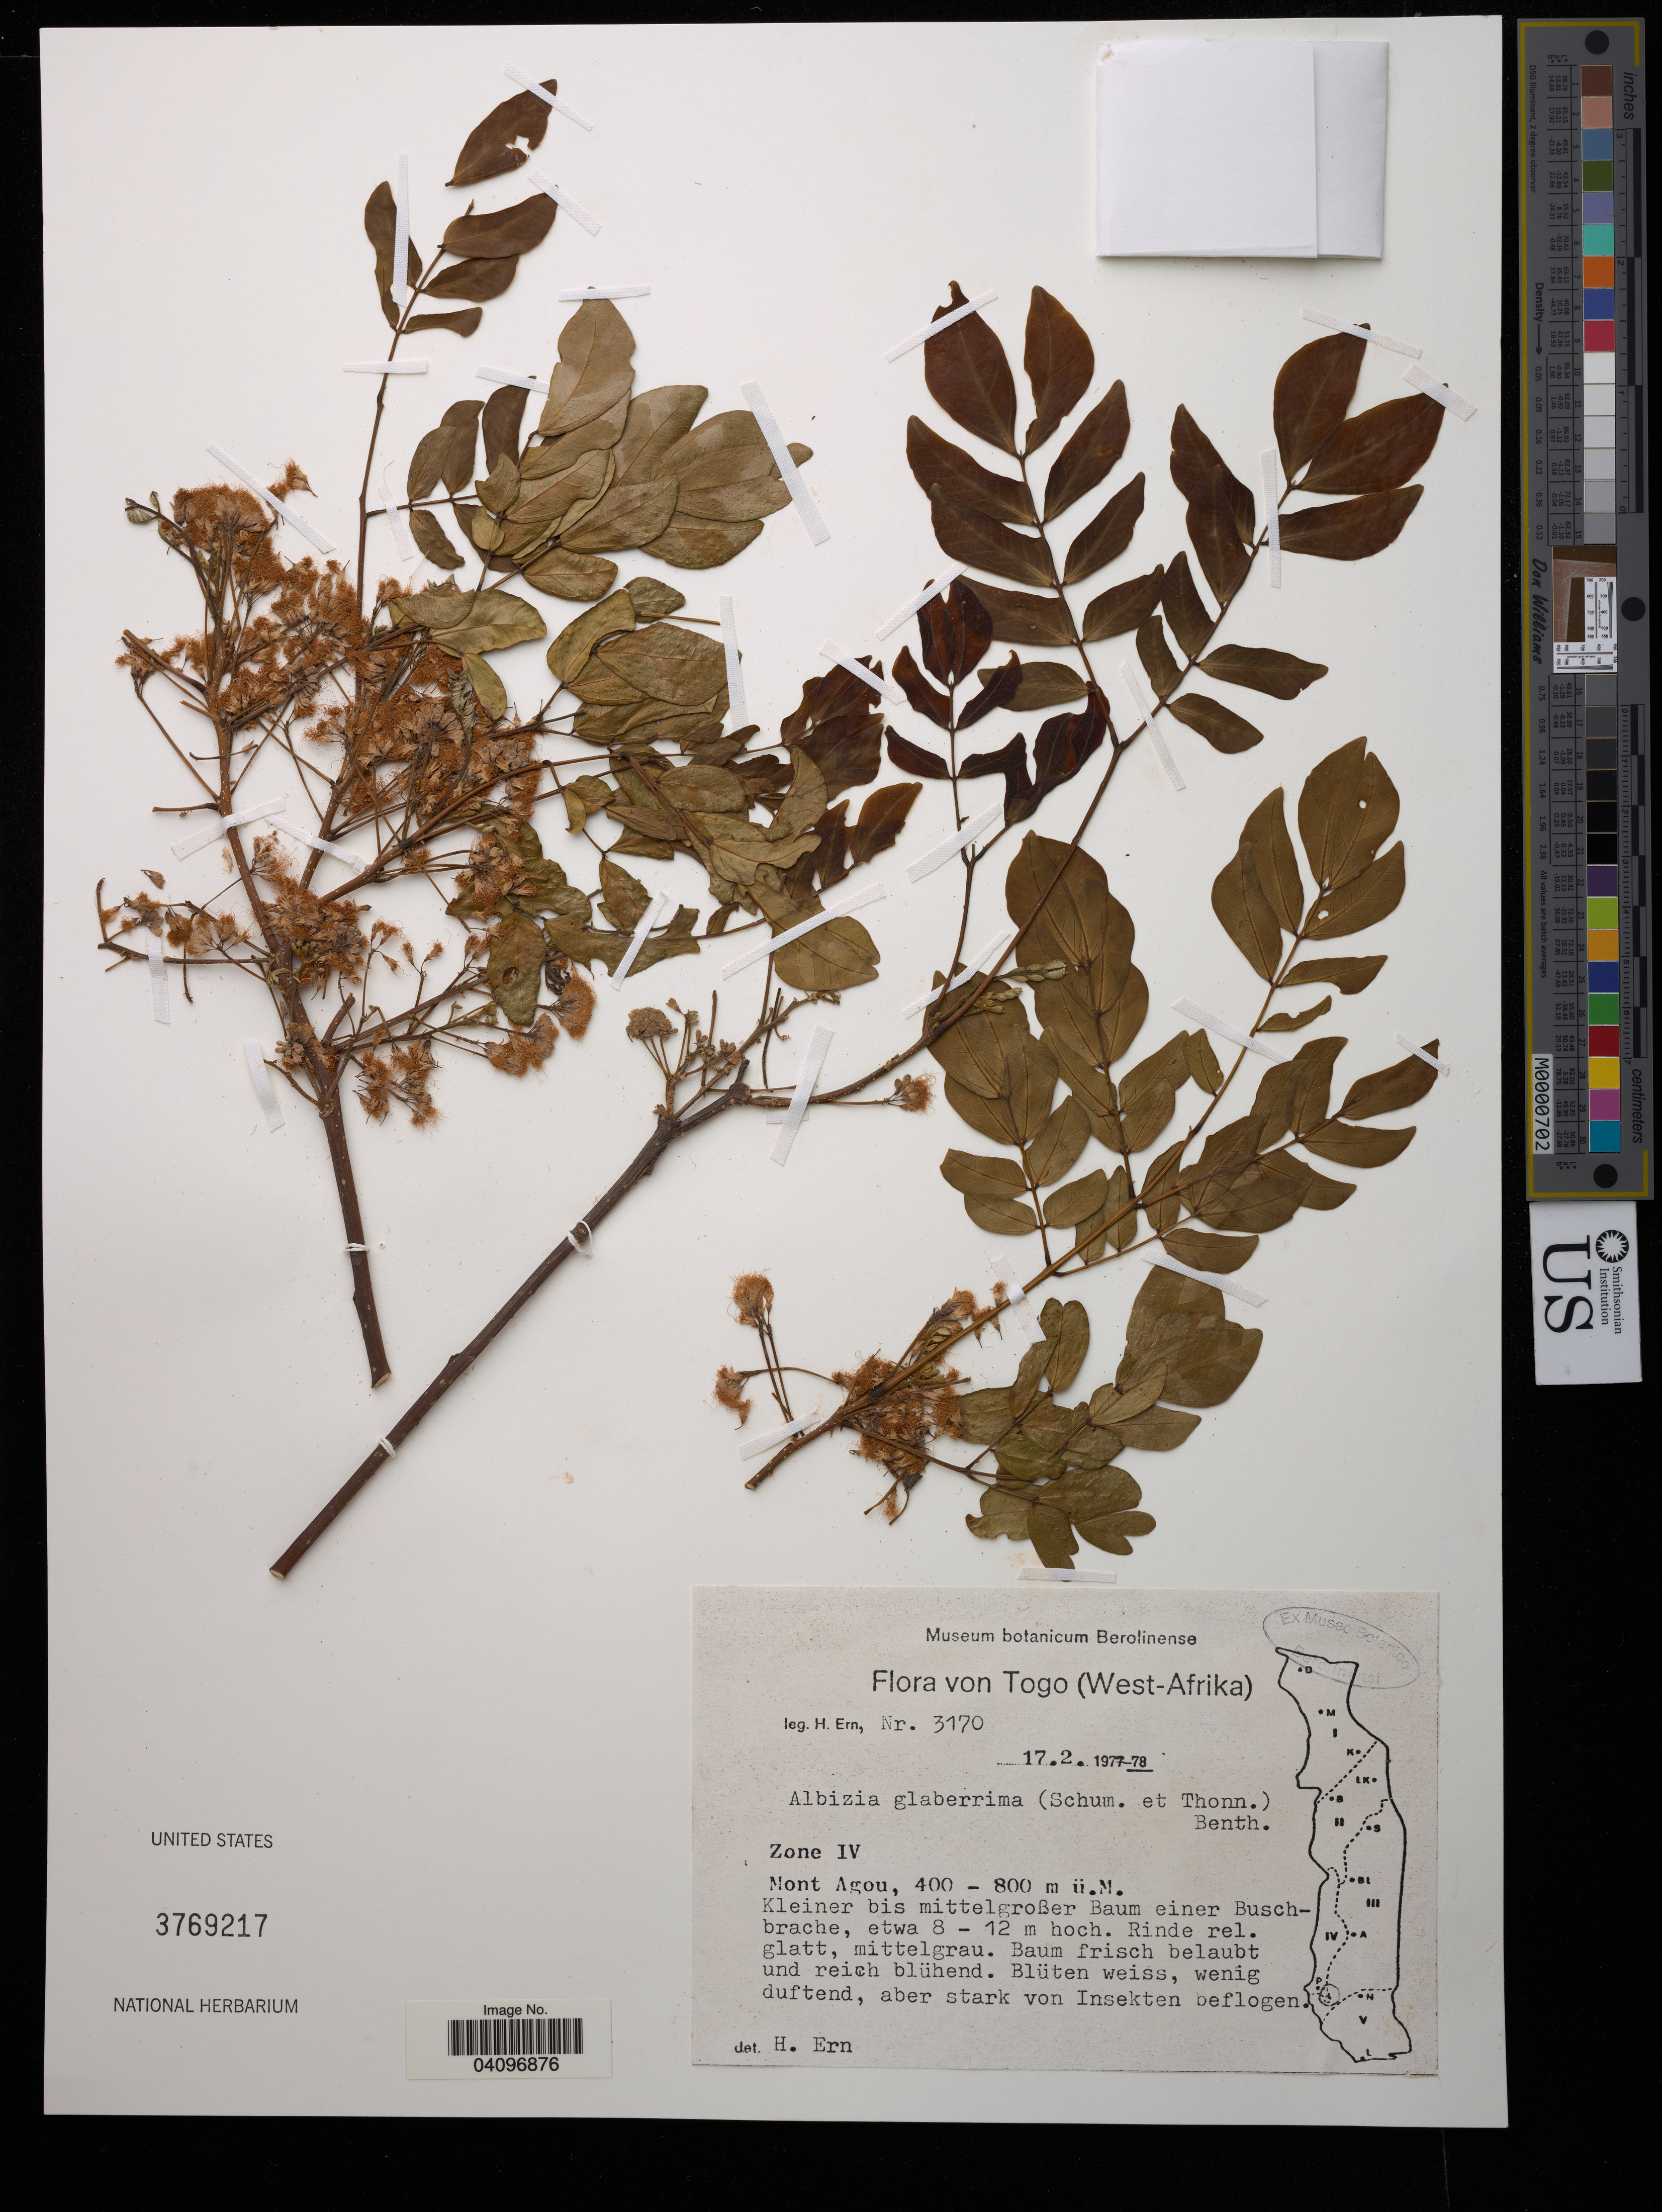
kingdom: Plantae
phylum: Tracheophyta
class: Magnoliopsida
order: Fabales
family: Fabaceae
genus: Albizia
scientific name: Albizia glaberrima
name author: (Schumach. & Thonn.) Benth.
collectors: H. Ern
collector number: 3170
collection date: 1978-02-17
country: Togo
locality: West-Afrika. Zone IV, Mont Agou.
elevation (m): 400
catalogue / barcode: US 3769217